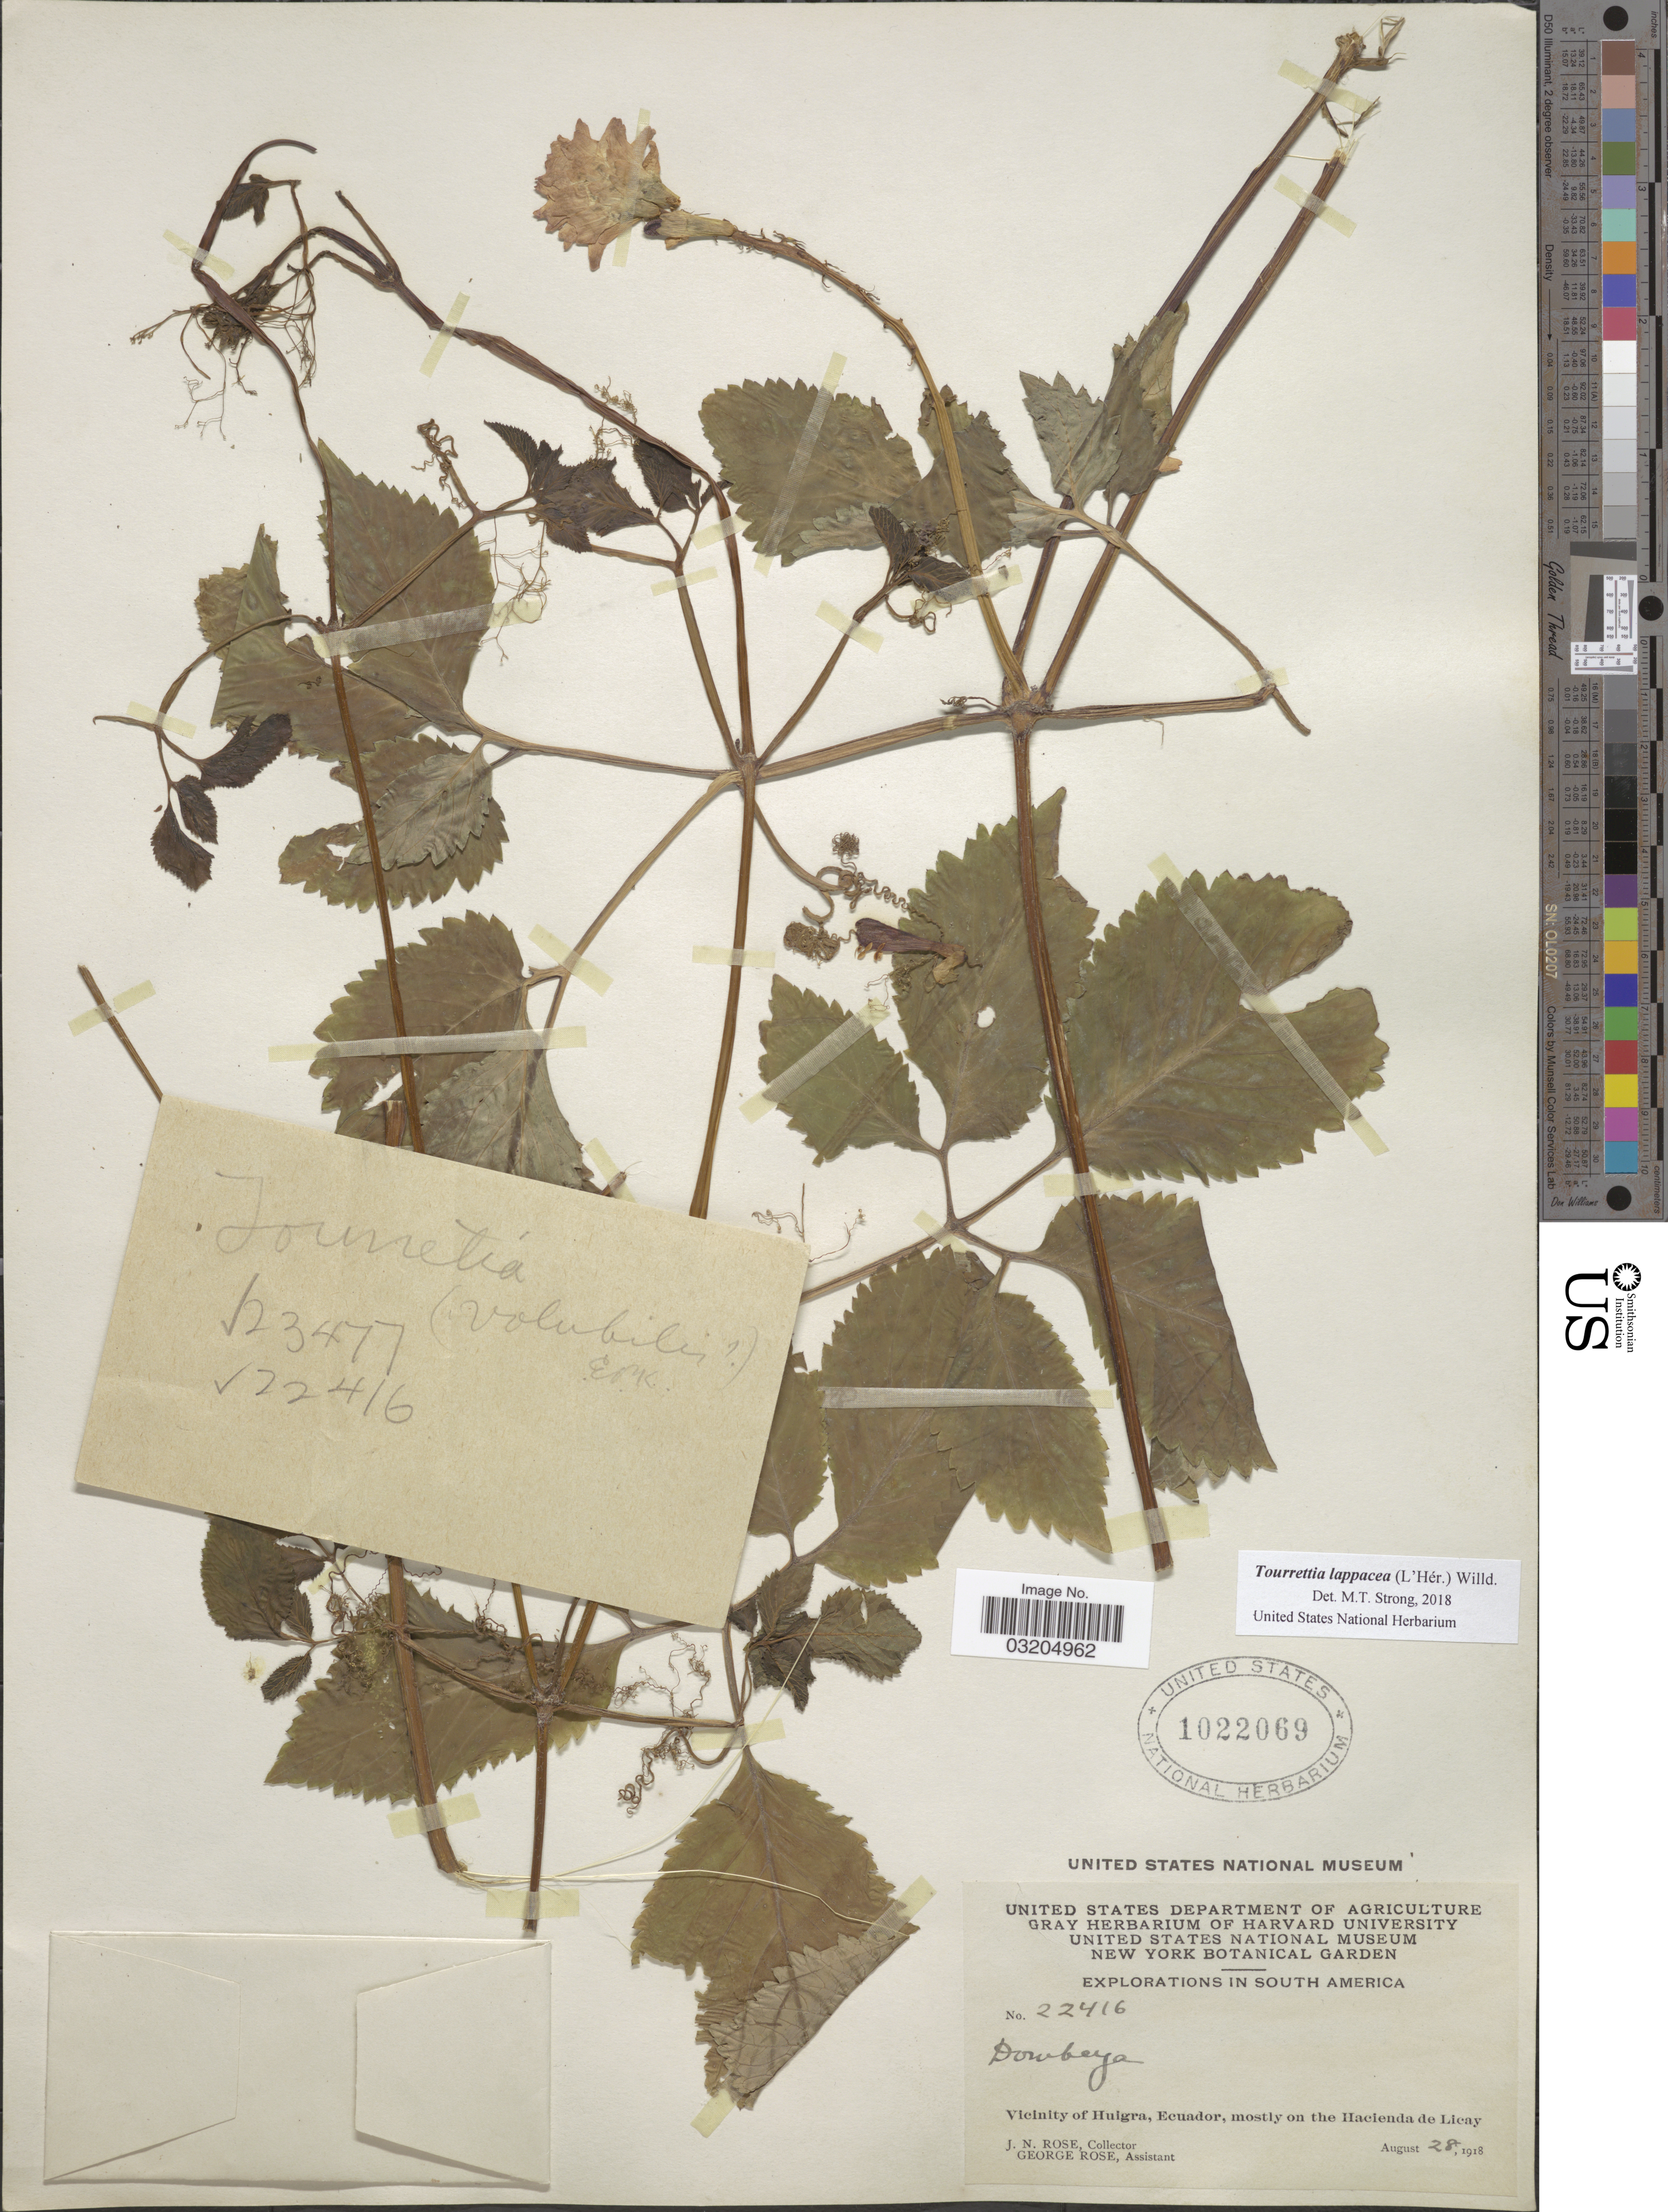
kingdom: Plantae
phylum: Tracheophyta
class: Magnoliopsida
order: Lamiales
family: Bignoniaceae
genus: Tourrettia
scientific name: Tourrettia lappacea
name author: (L'Hér.) Willd.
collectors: J. N. Rose & G. Rose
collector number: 22416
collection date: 1918-08-28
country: Ecuador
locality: Vicinity of Huigra, mostly on the Hacienda de Licay.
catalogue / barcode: US 1022069